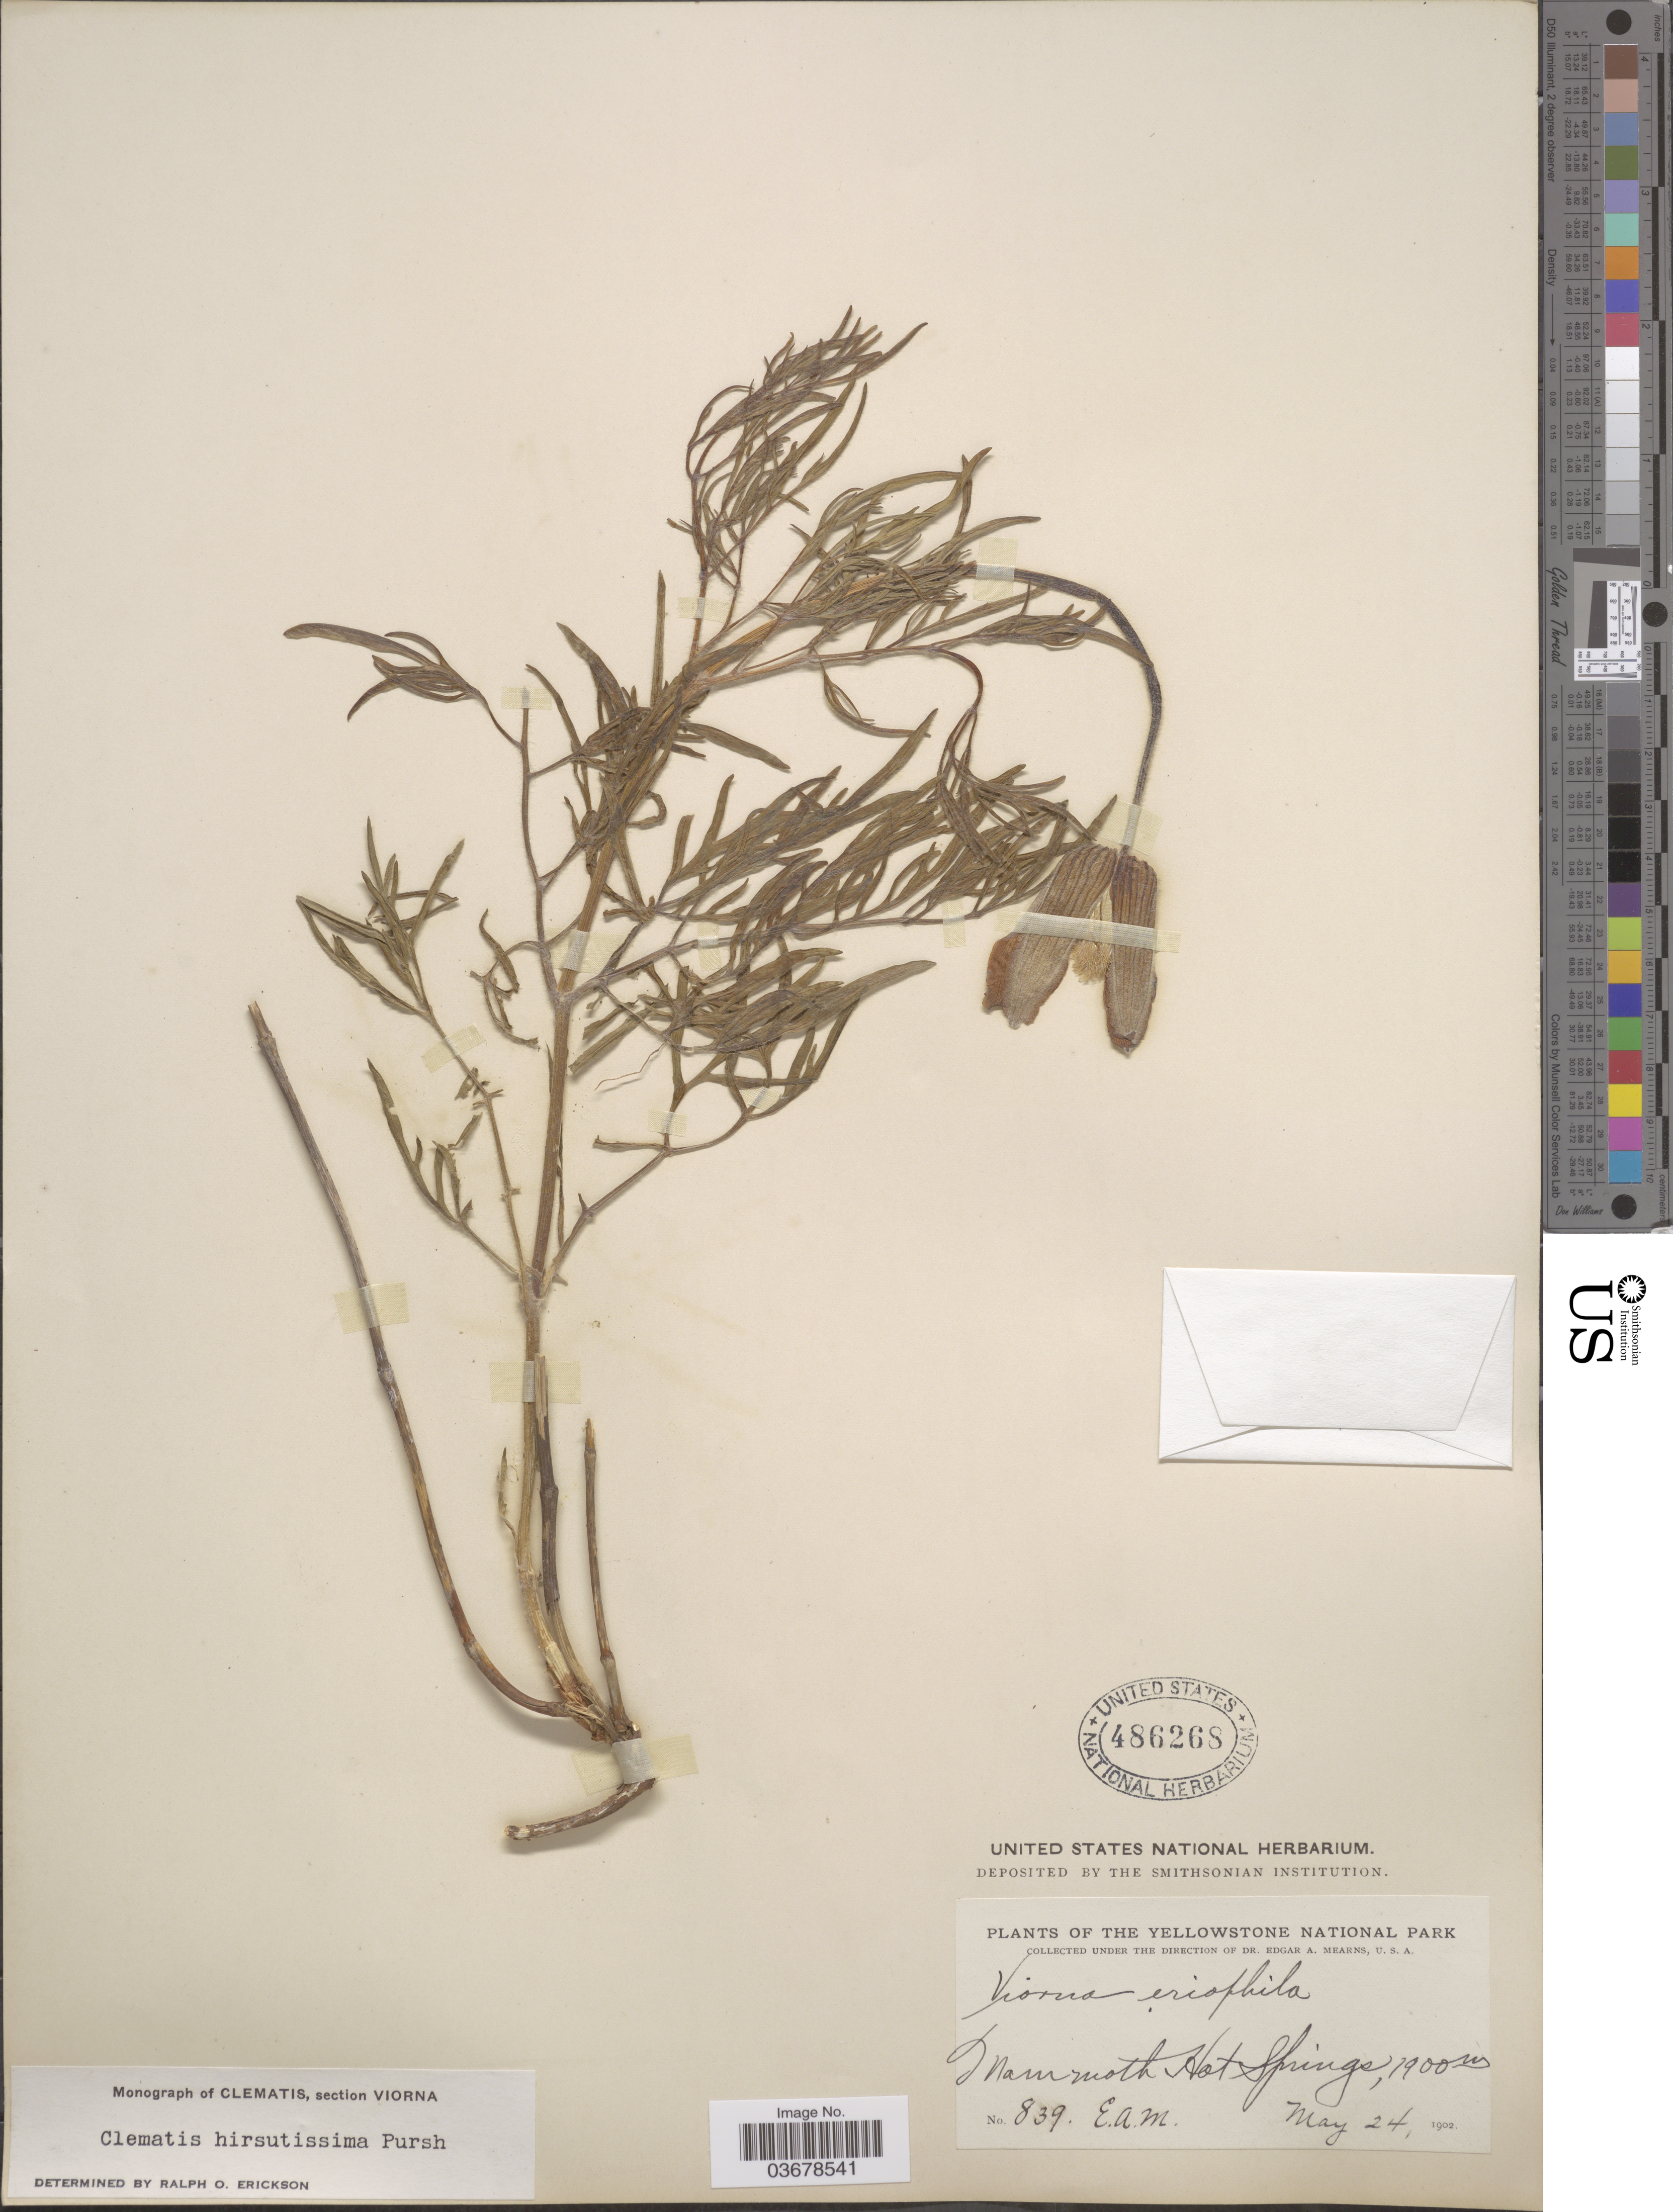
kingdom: Plantae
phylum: Tracheophyta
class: Magnoliopsida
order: Ranunculales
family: Ranunculaceae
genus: Clematis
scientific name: Clematis viorna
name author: L.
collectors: E. A. Mearns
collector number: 839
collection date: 1902-05-24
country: United States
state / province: Wyoming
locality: The Yellowstone National Park. Mammoth Hot Springs.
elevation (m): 1900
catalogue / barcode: US 486268